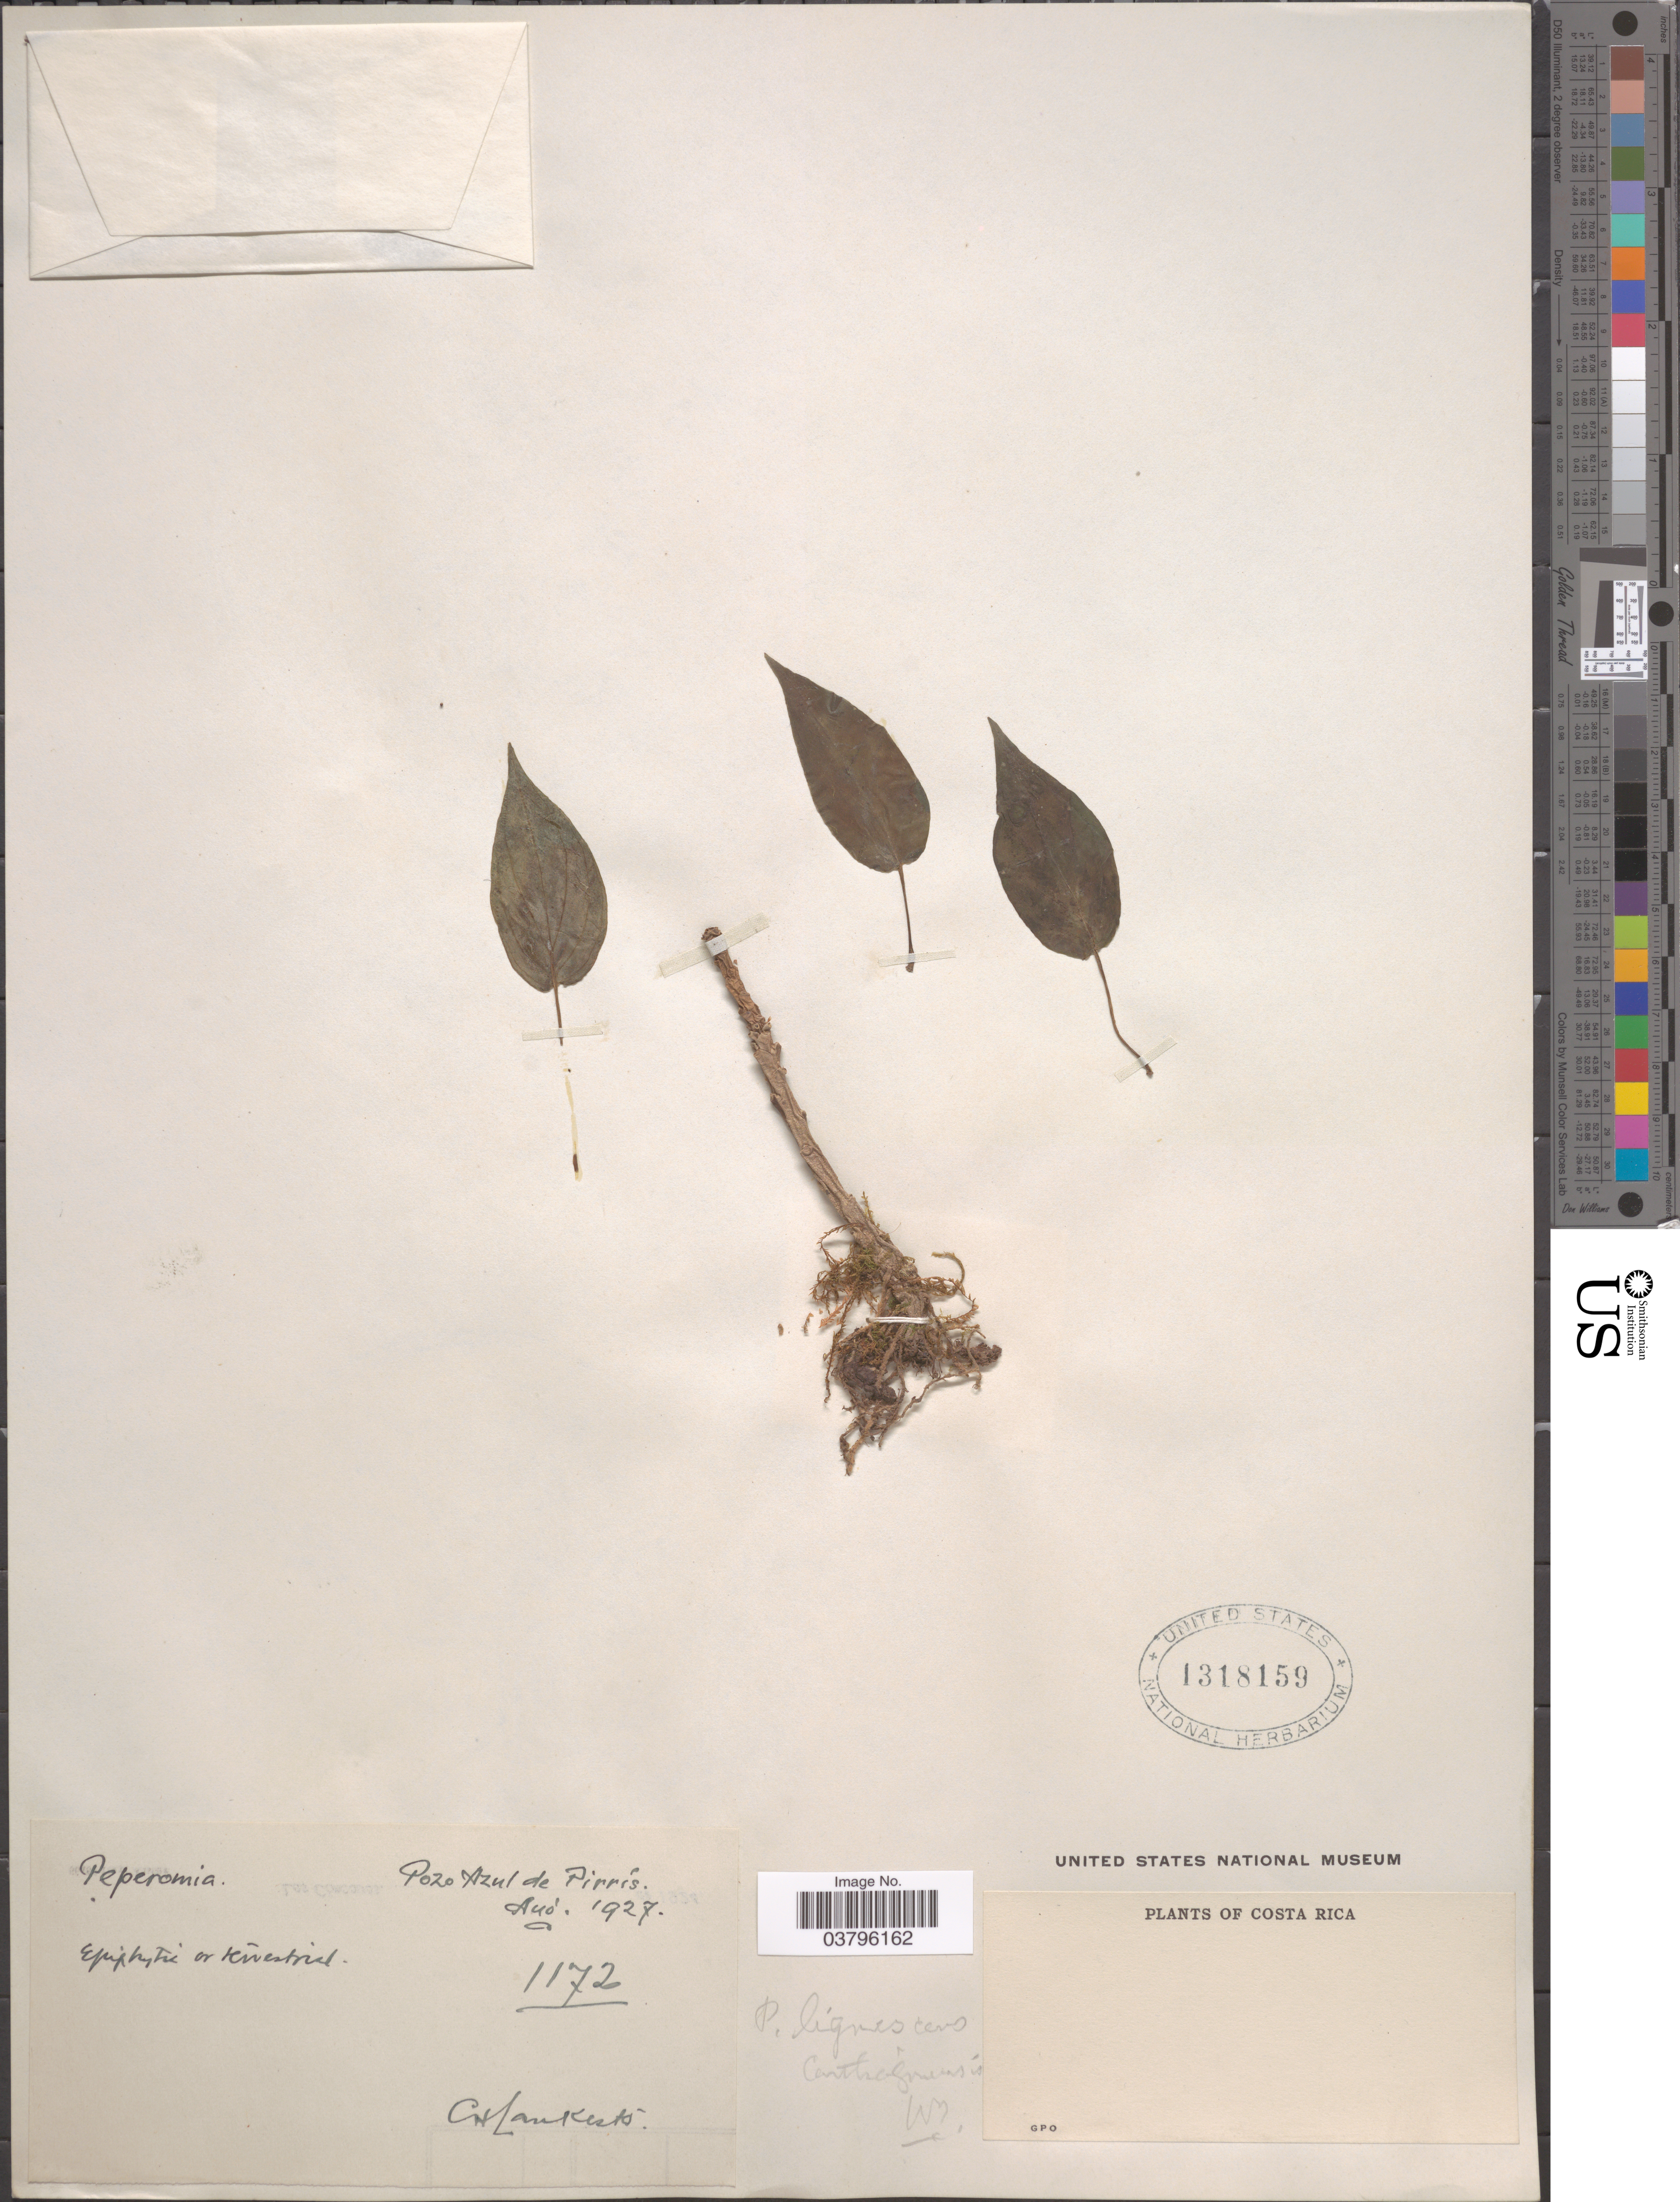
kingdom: Plantae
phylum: Tracheophyta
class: Magnoliopsida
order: Piperales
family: Piperaceae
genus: Peperomia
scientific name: Peperomia lignescens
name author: C. DC.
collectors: C. Laukesten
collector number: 1172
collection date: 1927-08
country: Costa Rica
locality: Pozo Azul de Pirrís.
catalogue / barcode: US 1318159